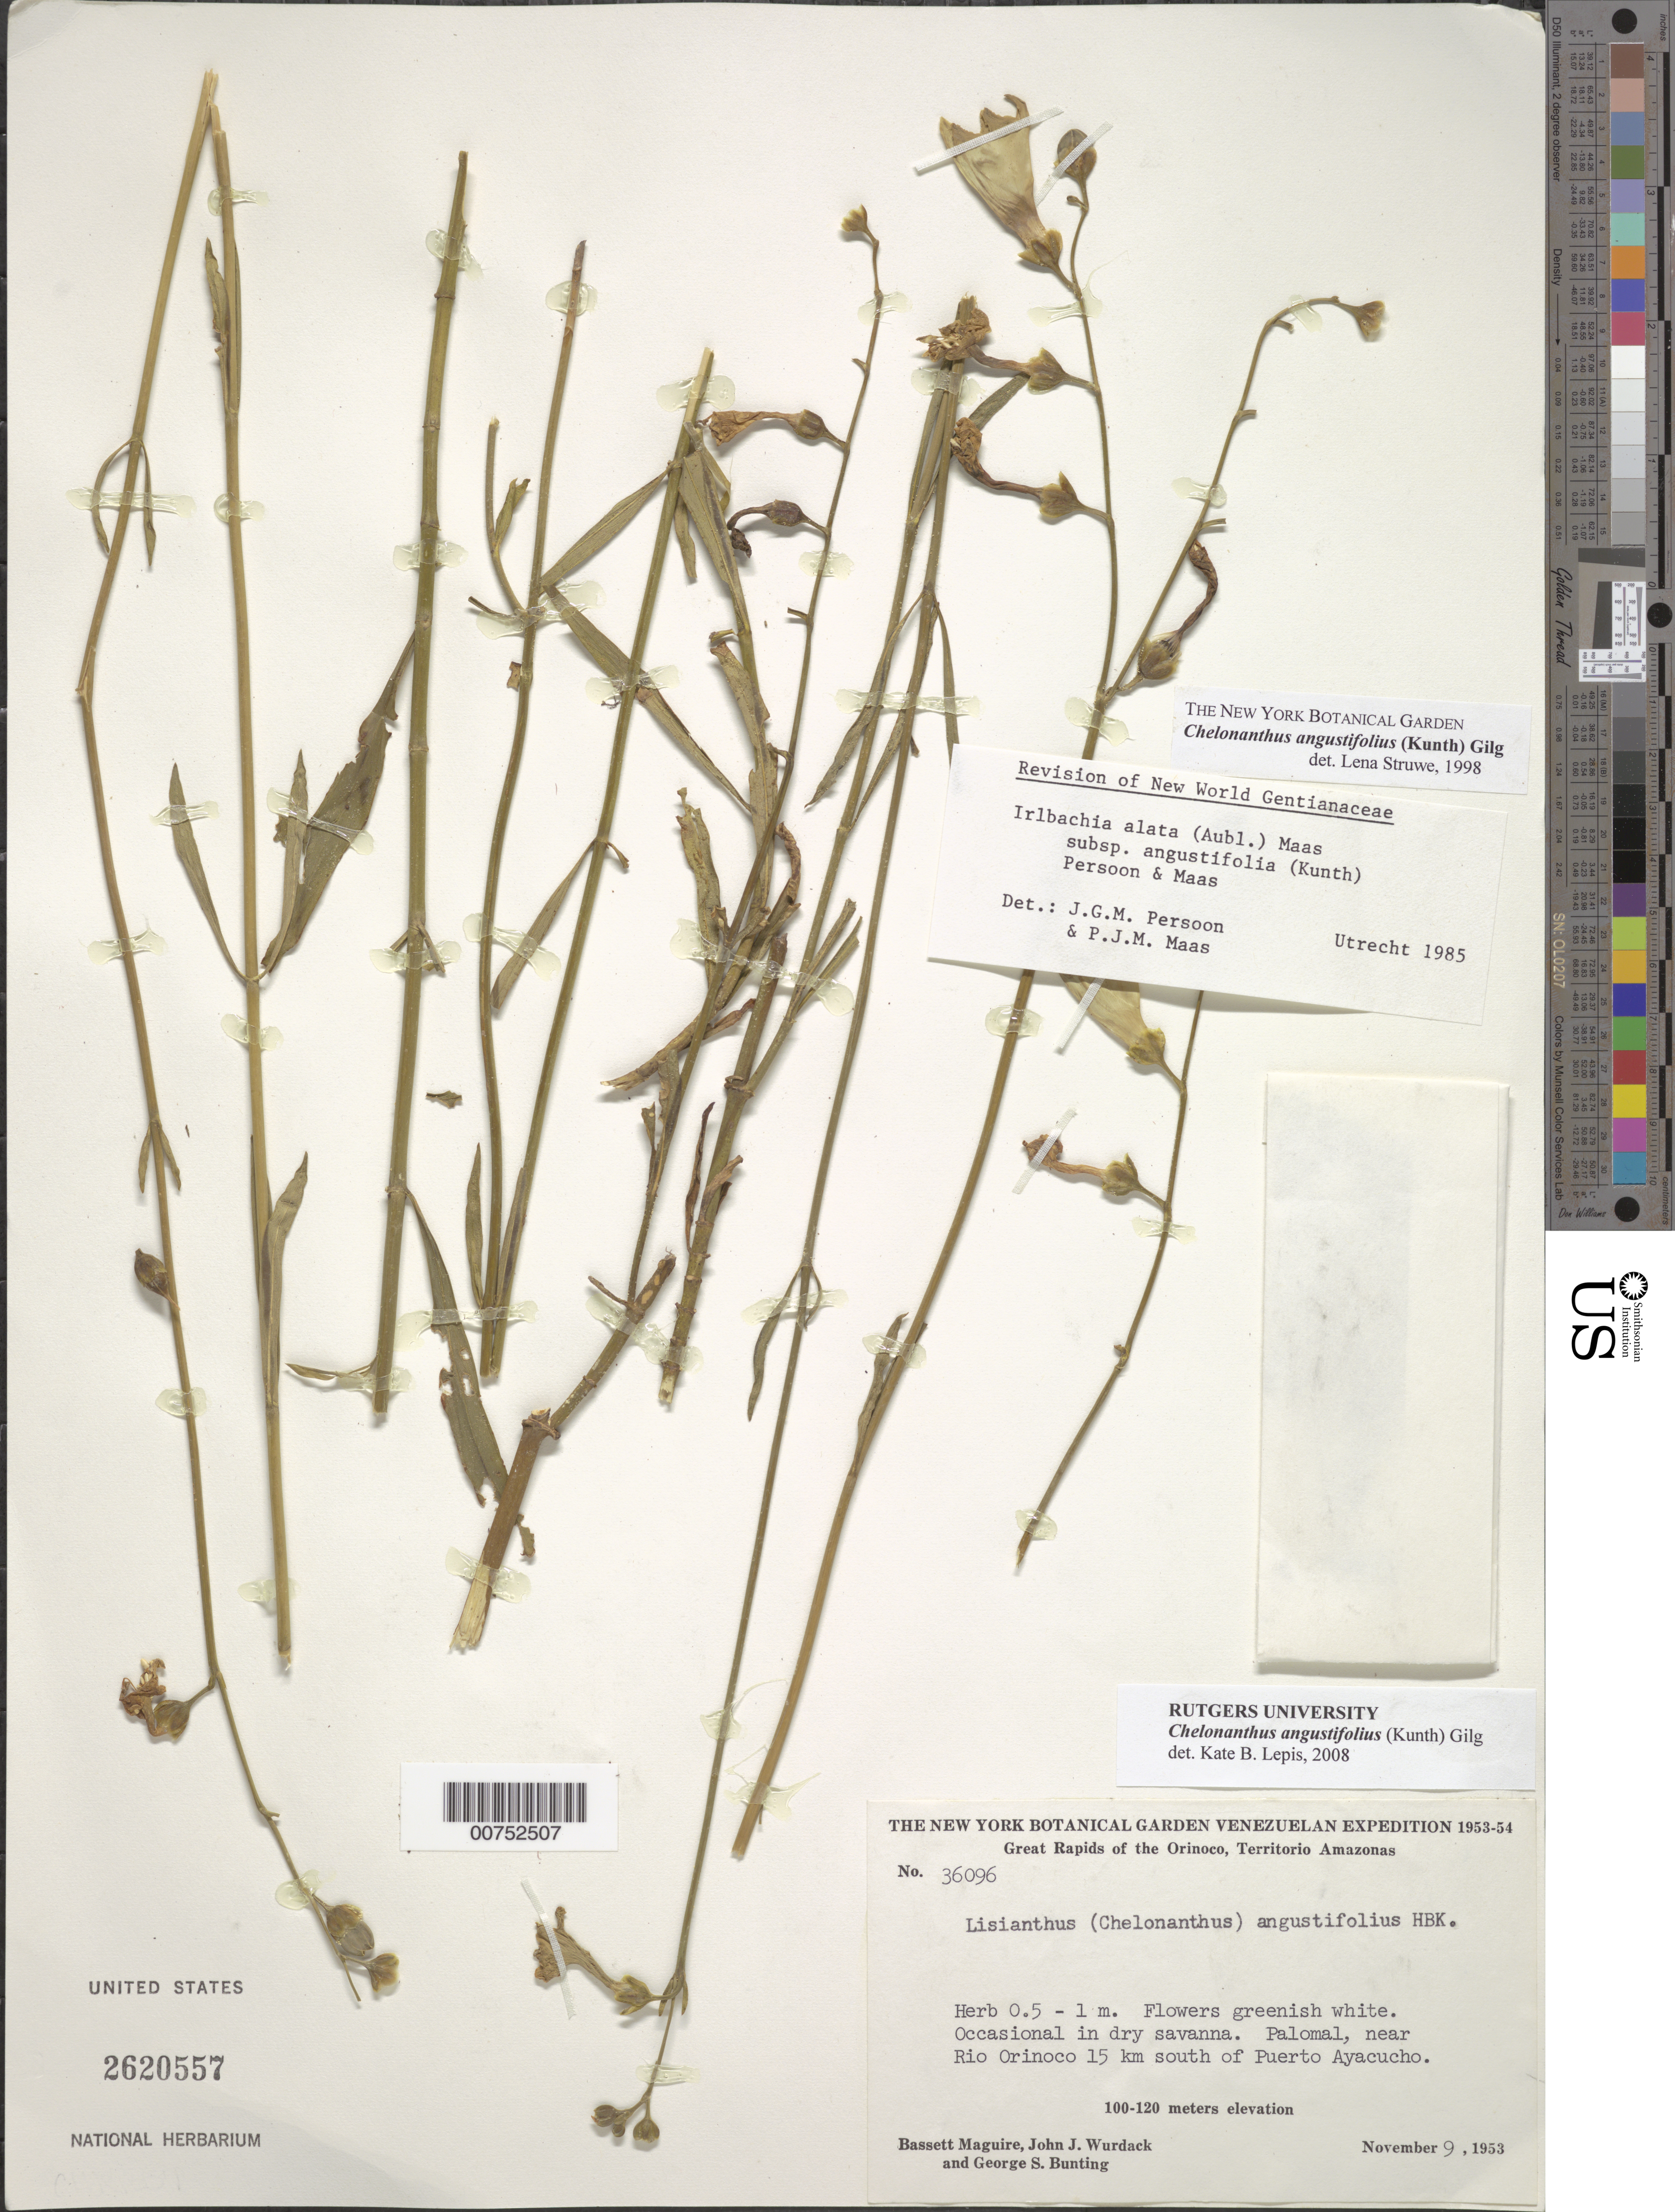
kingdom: Plantae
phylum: Tracheophyta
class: Magnoliopsida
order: Gentianales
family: Gentianaceae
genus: Chelonanthus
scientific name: Chelonanthus angustifolius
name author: (Kunth) Gilg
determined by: Struwe, L.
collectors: B. Maguire, J. J. Wurdack & G. S. Bunting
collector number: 36096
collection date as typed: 9-Nov-53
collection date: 1953-11-09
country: Venezuela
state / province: Amazonas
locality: Palomal, 15 km south of Puerto Ayacucho, Orinoco River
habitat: Dry savanna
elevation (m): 100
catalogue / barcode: US 2170524